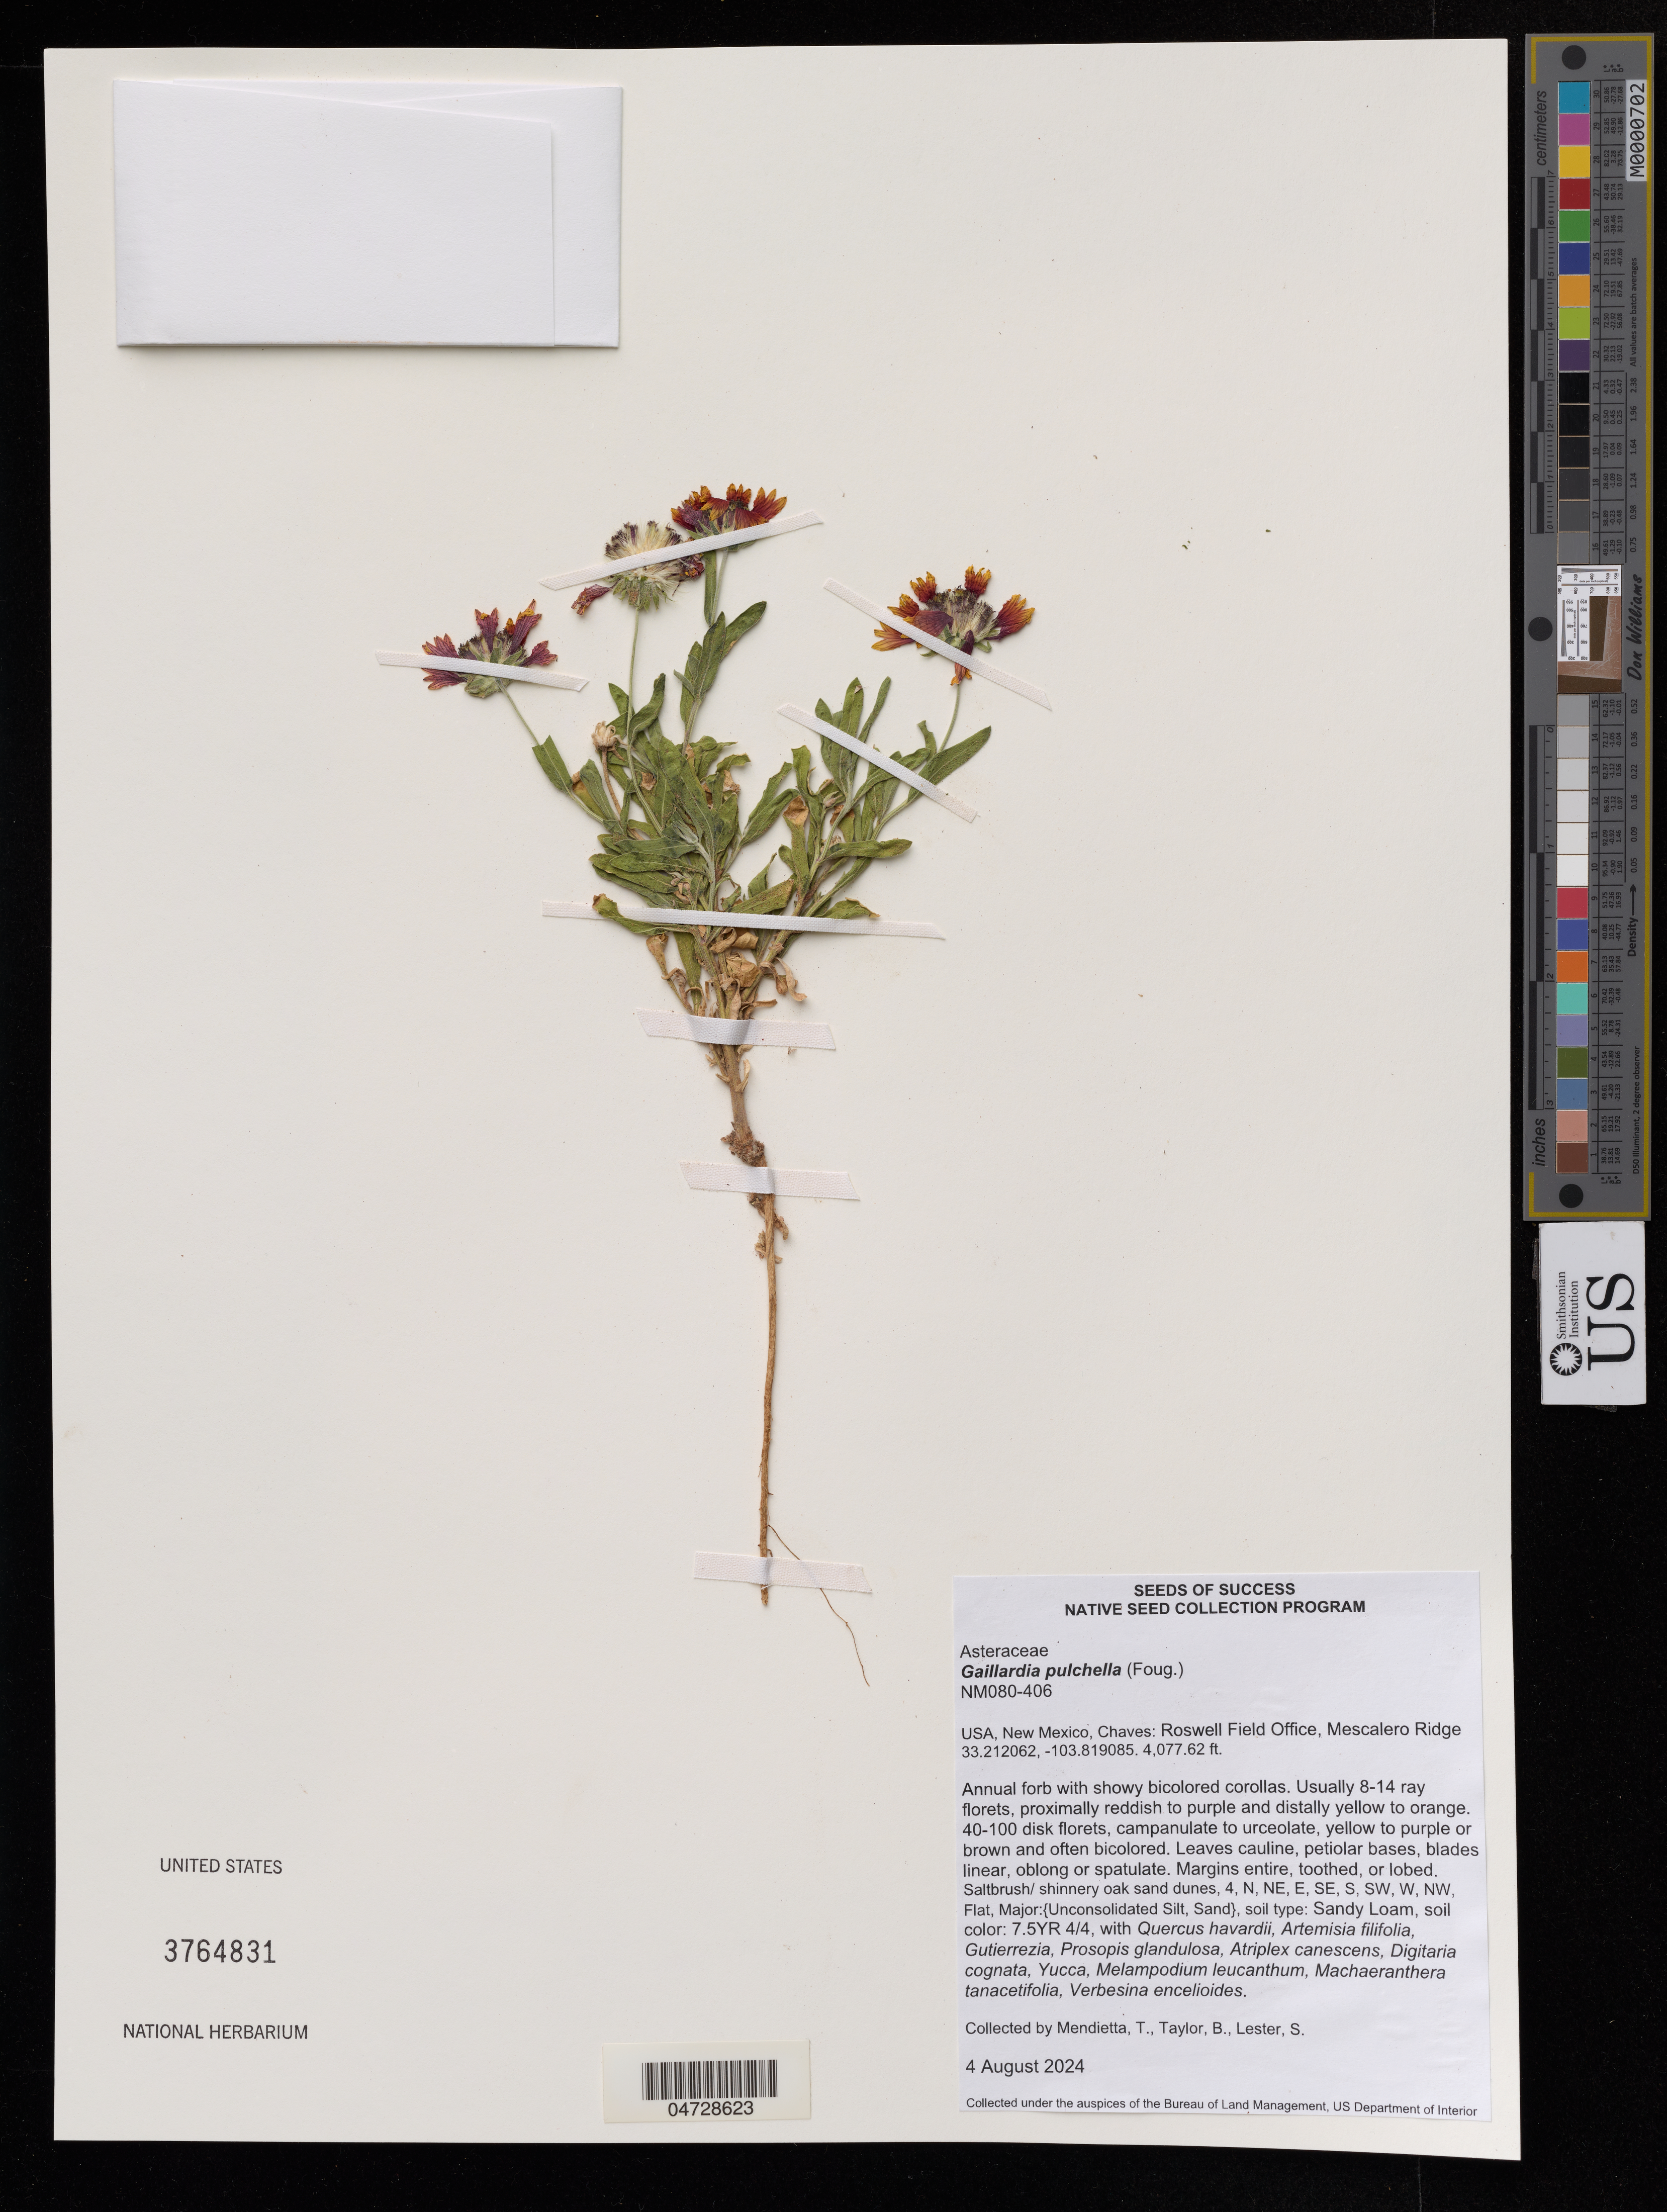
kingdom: Plantae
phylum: Tracheophyta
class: Magnoliopsida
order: Asterales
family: Asteraceae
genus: Gaillardia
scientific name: Gaillardia pulchella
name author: Foug.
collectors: T. Mendietta, B. Taylor & L. Schaible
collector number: NM080-406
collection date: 2024-08-04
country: United States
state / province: New Mexico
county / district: Chaves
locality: Roswell Field Office, Mescalero Ridge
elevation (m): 1242.86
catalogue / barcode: US 3764831